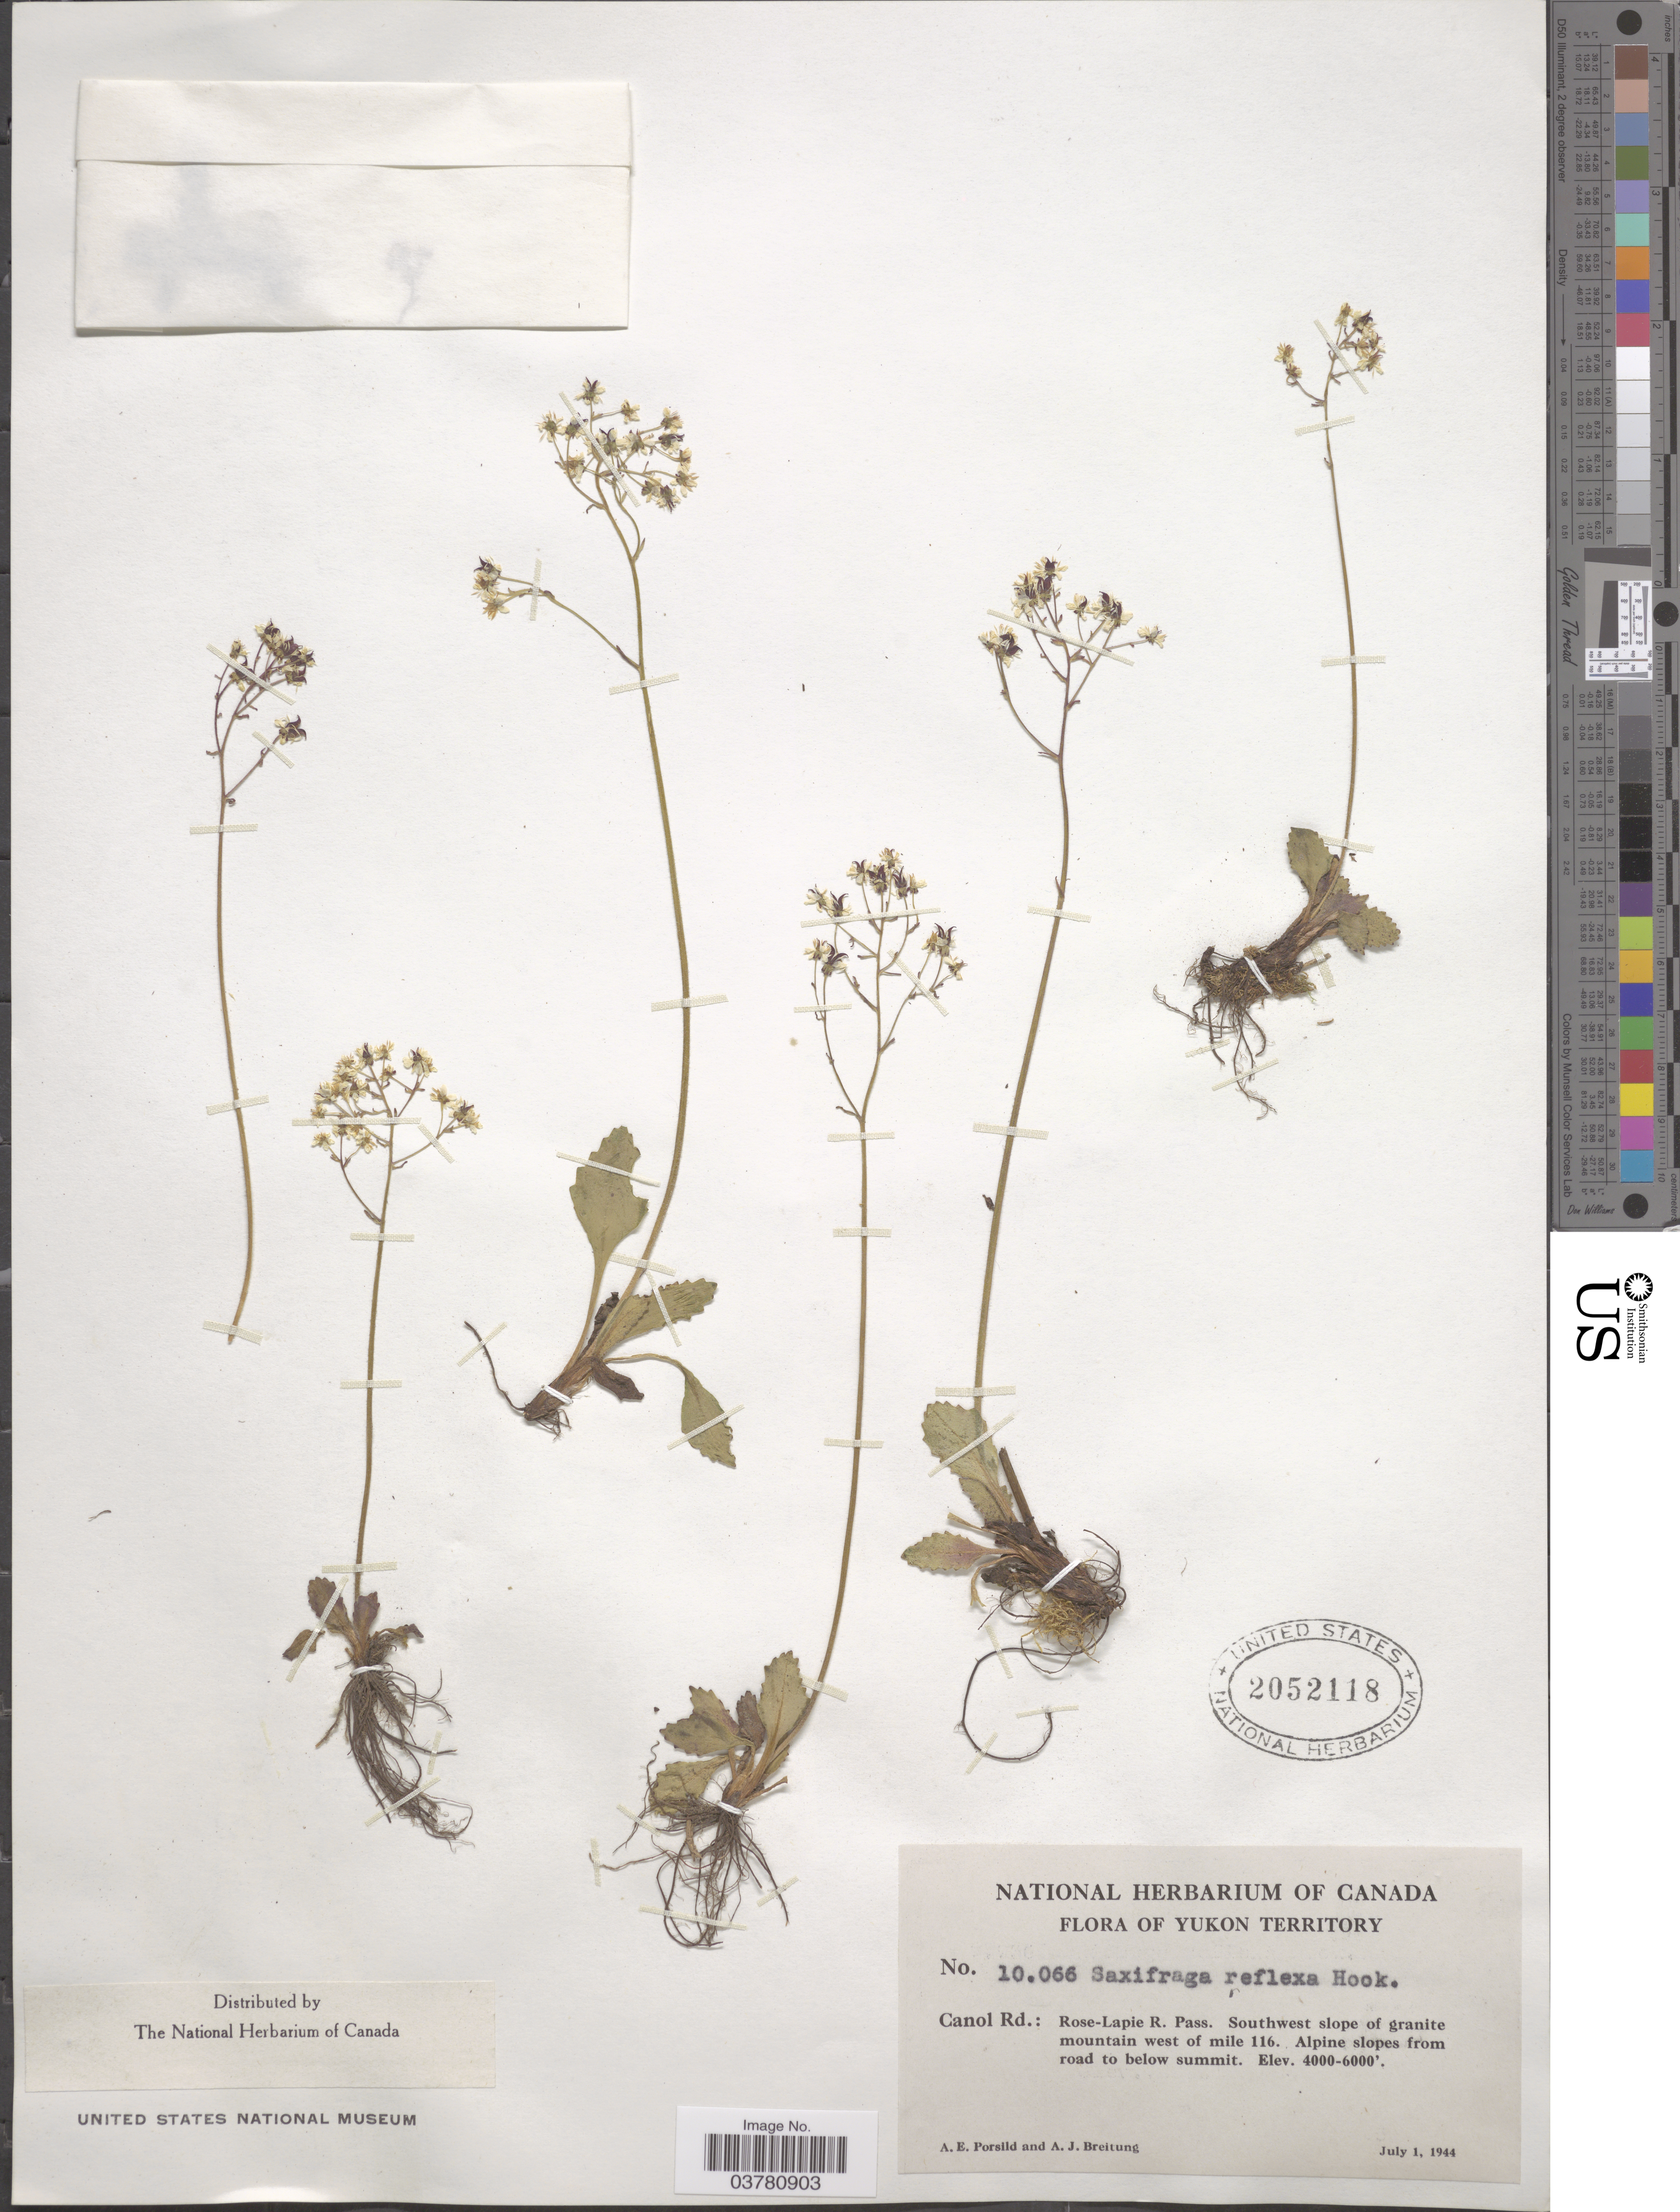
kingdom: Plantae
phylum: Tracheophyta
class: Magnoliopsida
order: Saxifragales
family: Saxifragaceae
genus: Micranthes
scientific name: Micranthes reflexa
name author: (Hook.) Small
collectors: A. E. Porsild & A. Breitung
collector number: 10066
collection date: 1944-07-01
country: Canada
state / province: Yukon Territory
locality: Canol Rd.: Rose-Lapie R. Pass. Southwest slope of granite mountain west of mile 116. Alpine slopes from road to below summit.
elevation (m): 1219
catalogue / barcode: US 2052118